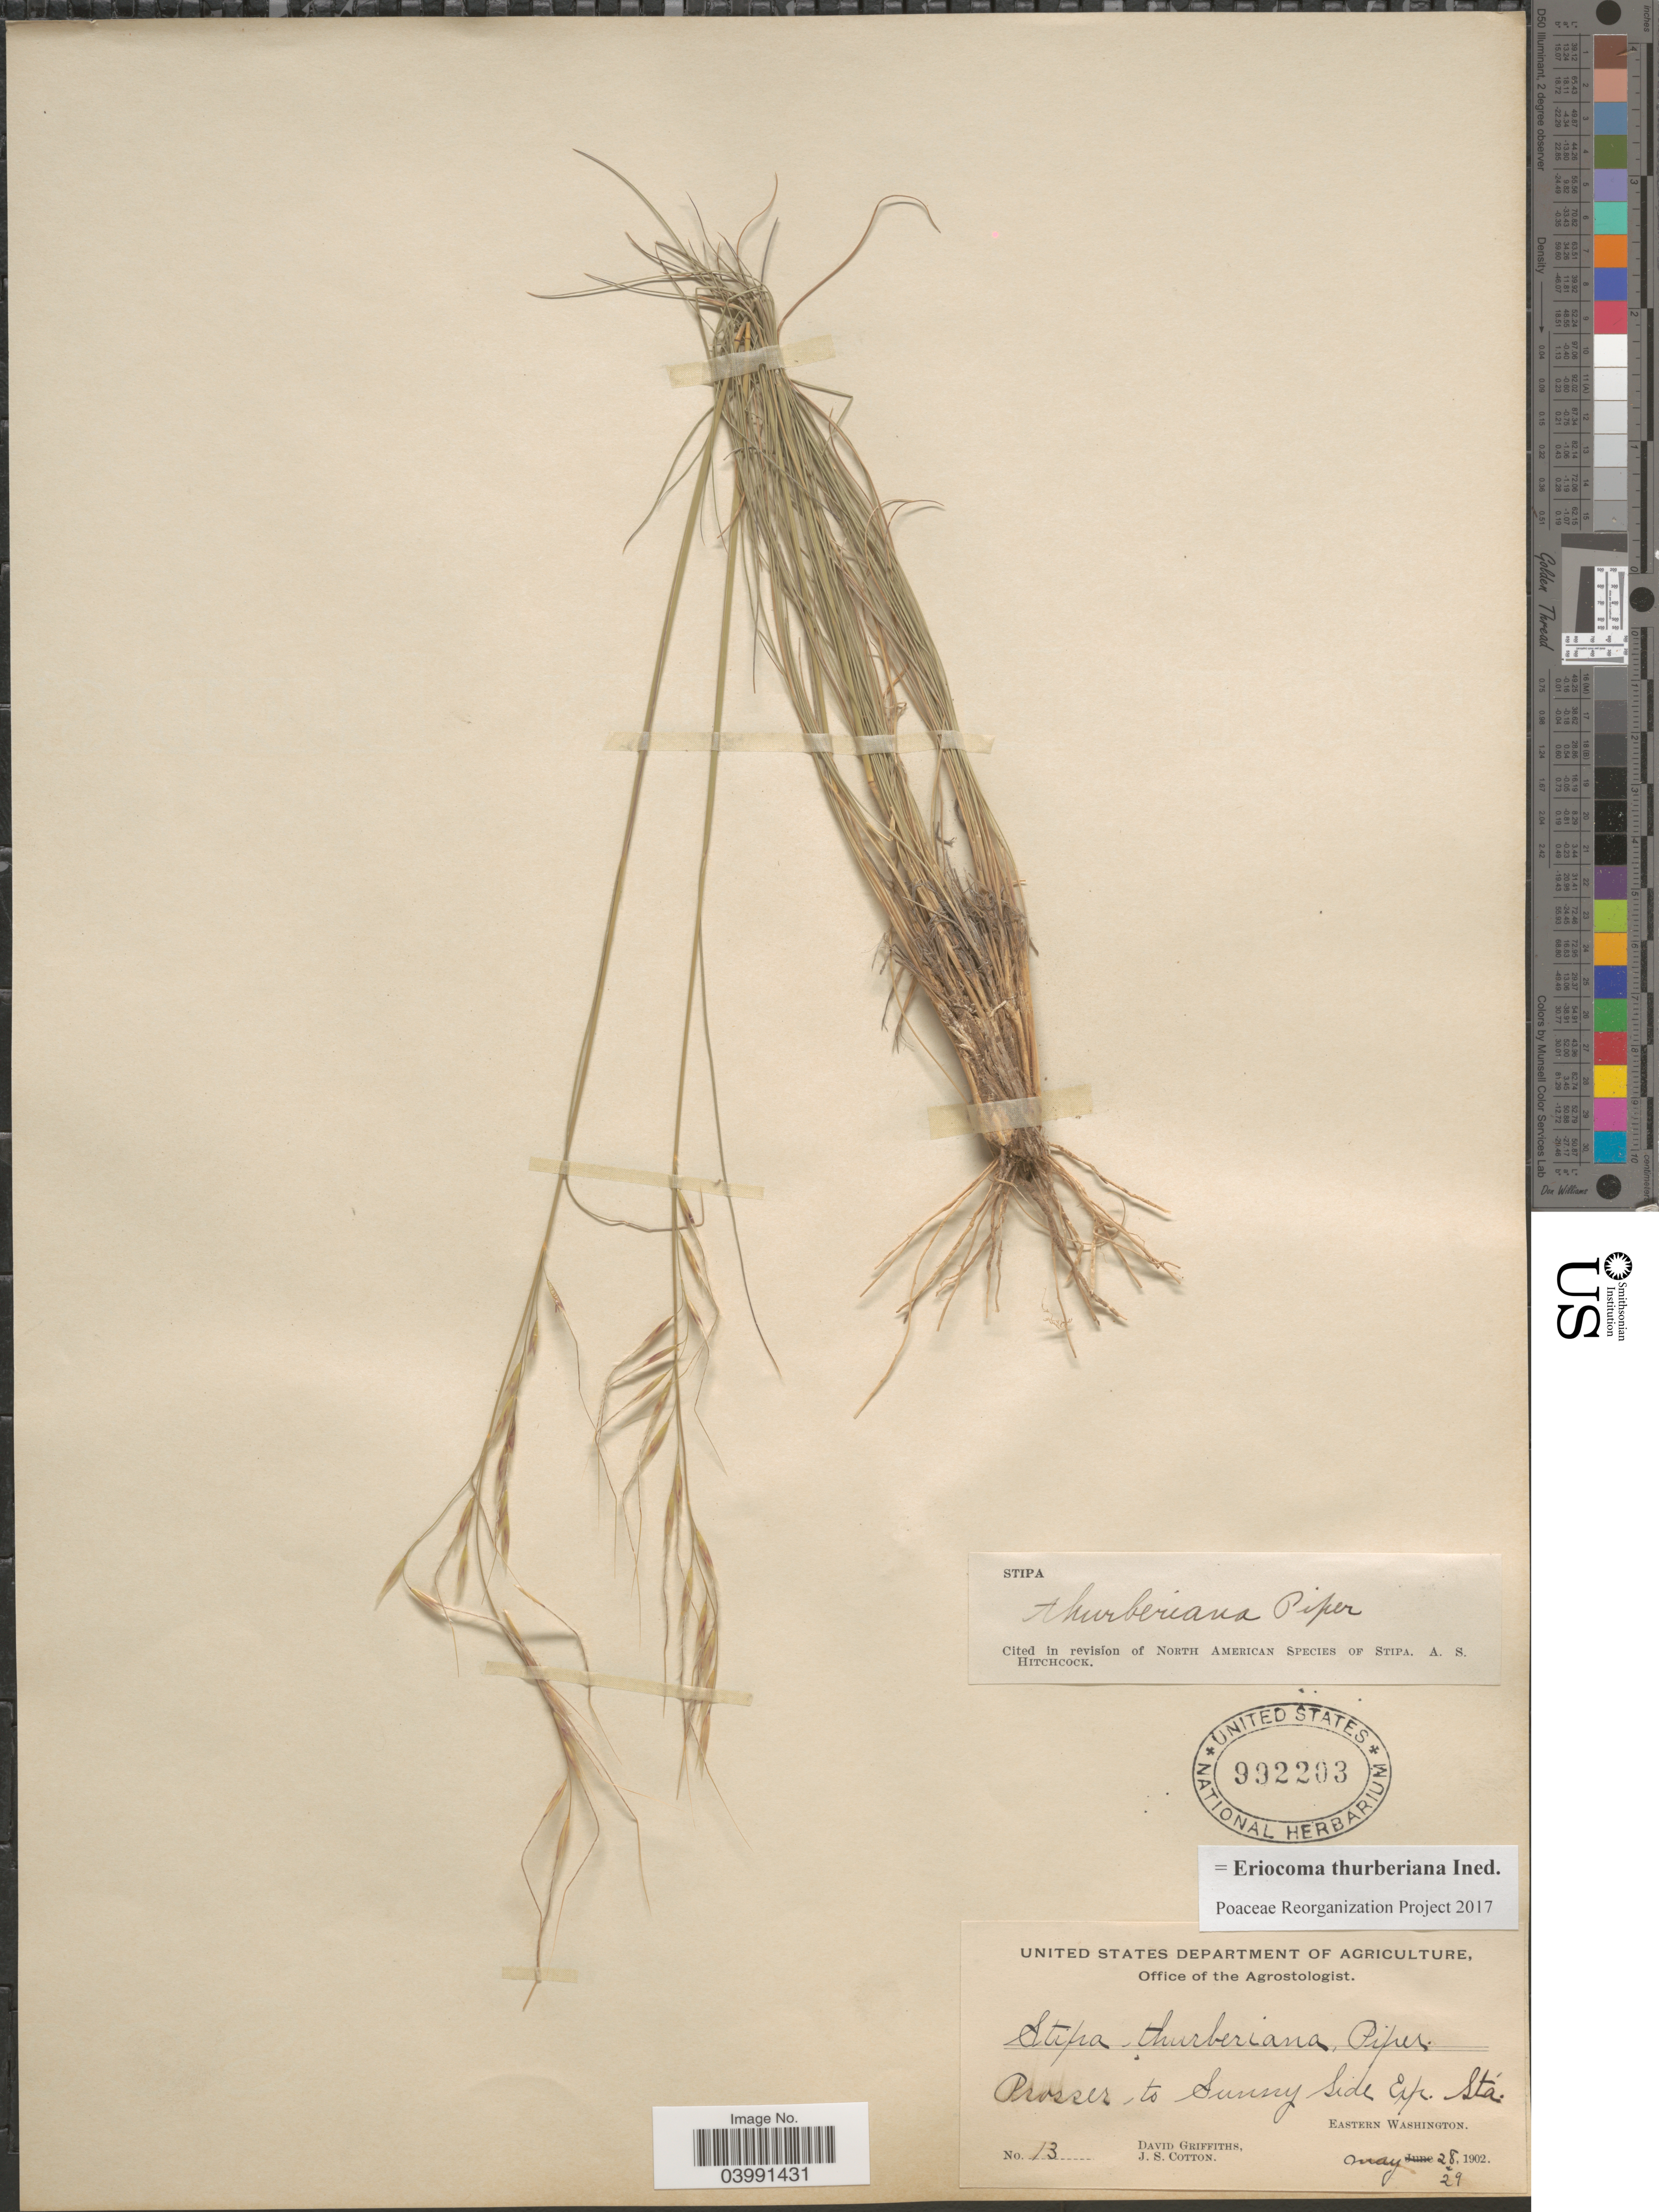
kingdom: Plantae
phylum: Tracheophyta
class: Liliopsida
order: Poales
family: Poaceae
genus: Eriocoma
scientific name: Eriocoma thurberiana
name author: (Piper) Romasch.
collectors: D. Griffiths & J. S. Cotton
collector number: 13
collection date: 1902-05-28/1902-05-29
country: United States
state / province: Washington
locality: Prosser to Sunny Side Exp. Sta. Eastern Washington.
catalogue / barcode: US 992203